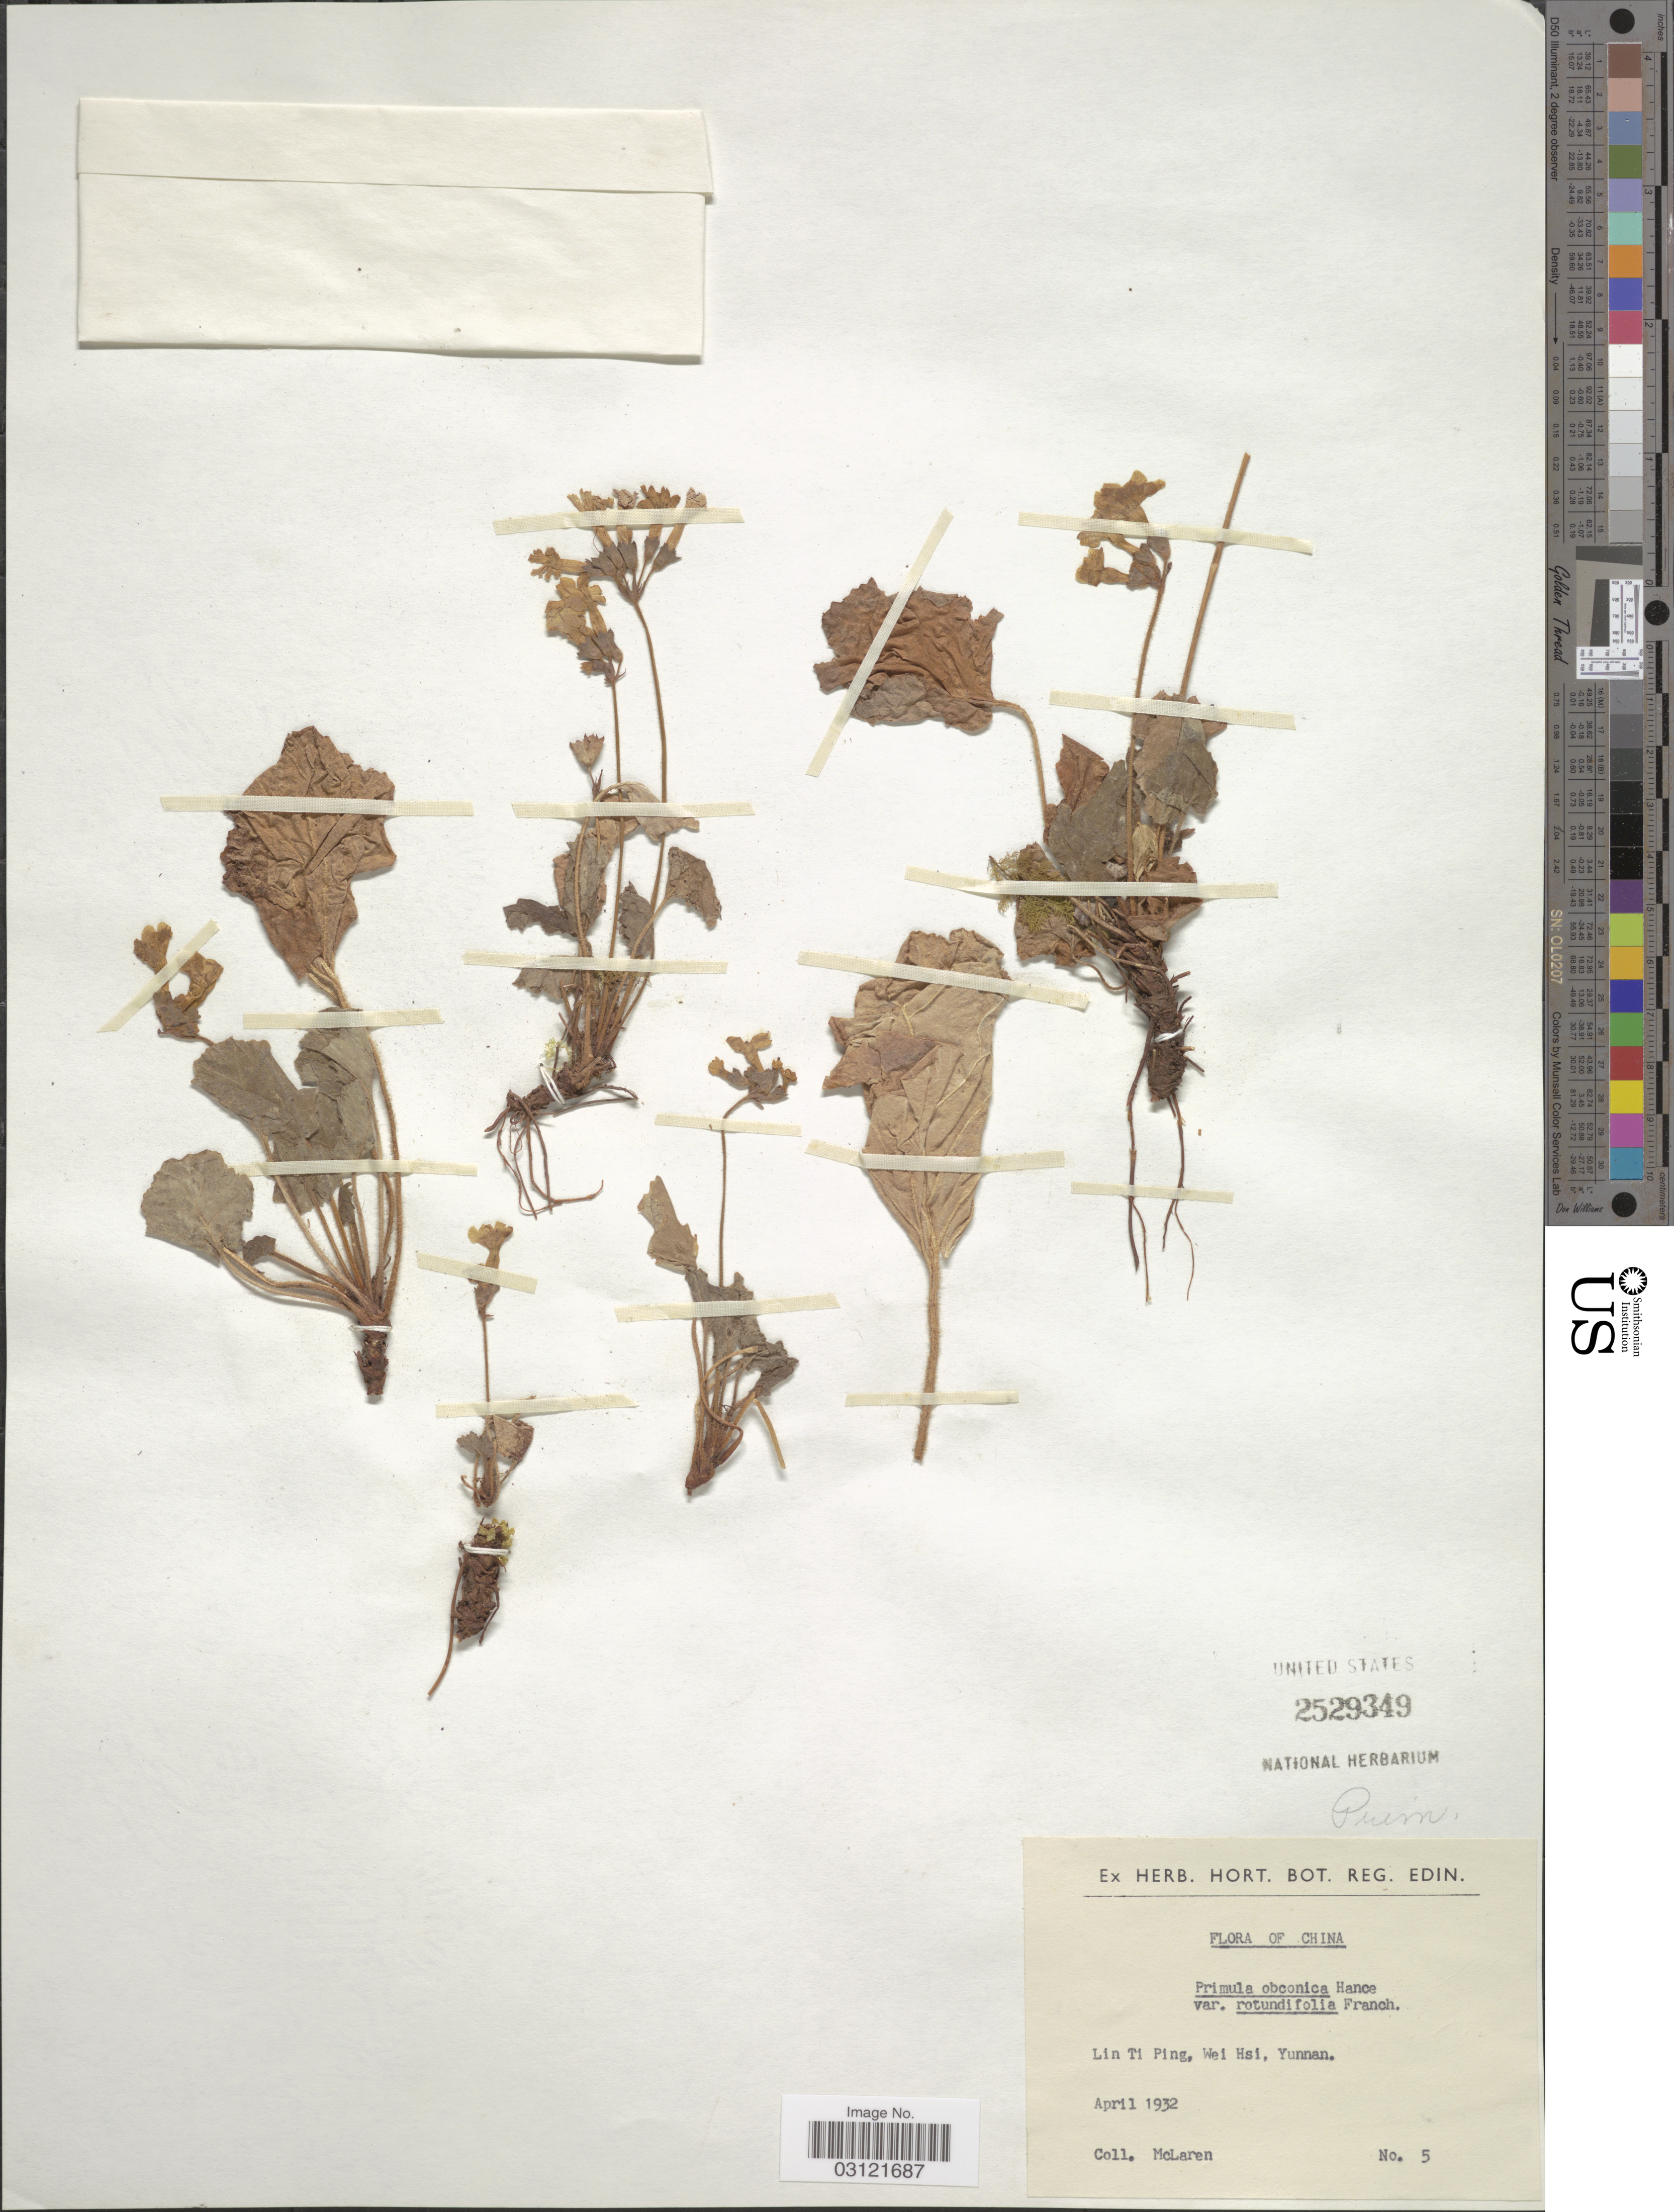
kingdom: Plantae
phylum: Tracheophyta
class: Magnoliopsida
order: Ericales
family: Primulaceae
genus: Primula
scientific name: Primula obconica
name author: Hance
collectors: McLaren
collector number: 5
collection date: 1932-04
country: China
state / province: Yunnan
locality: Lin Ti Ping, Wei Hsi.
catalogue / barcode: US 2529349